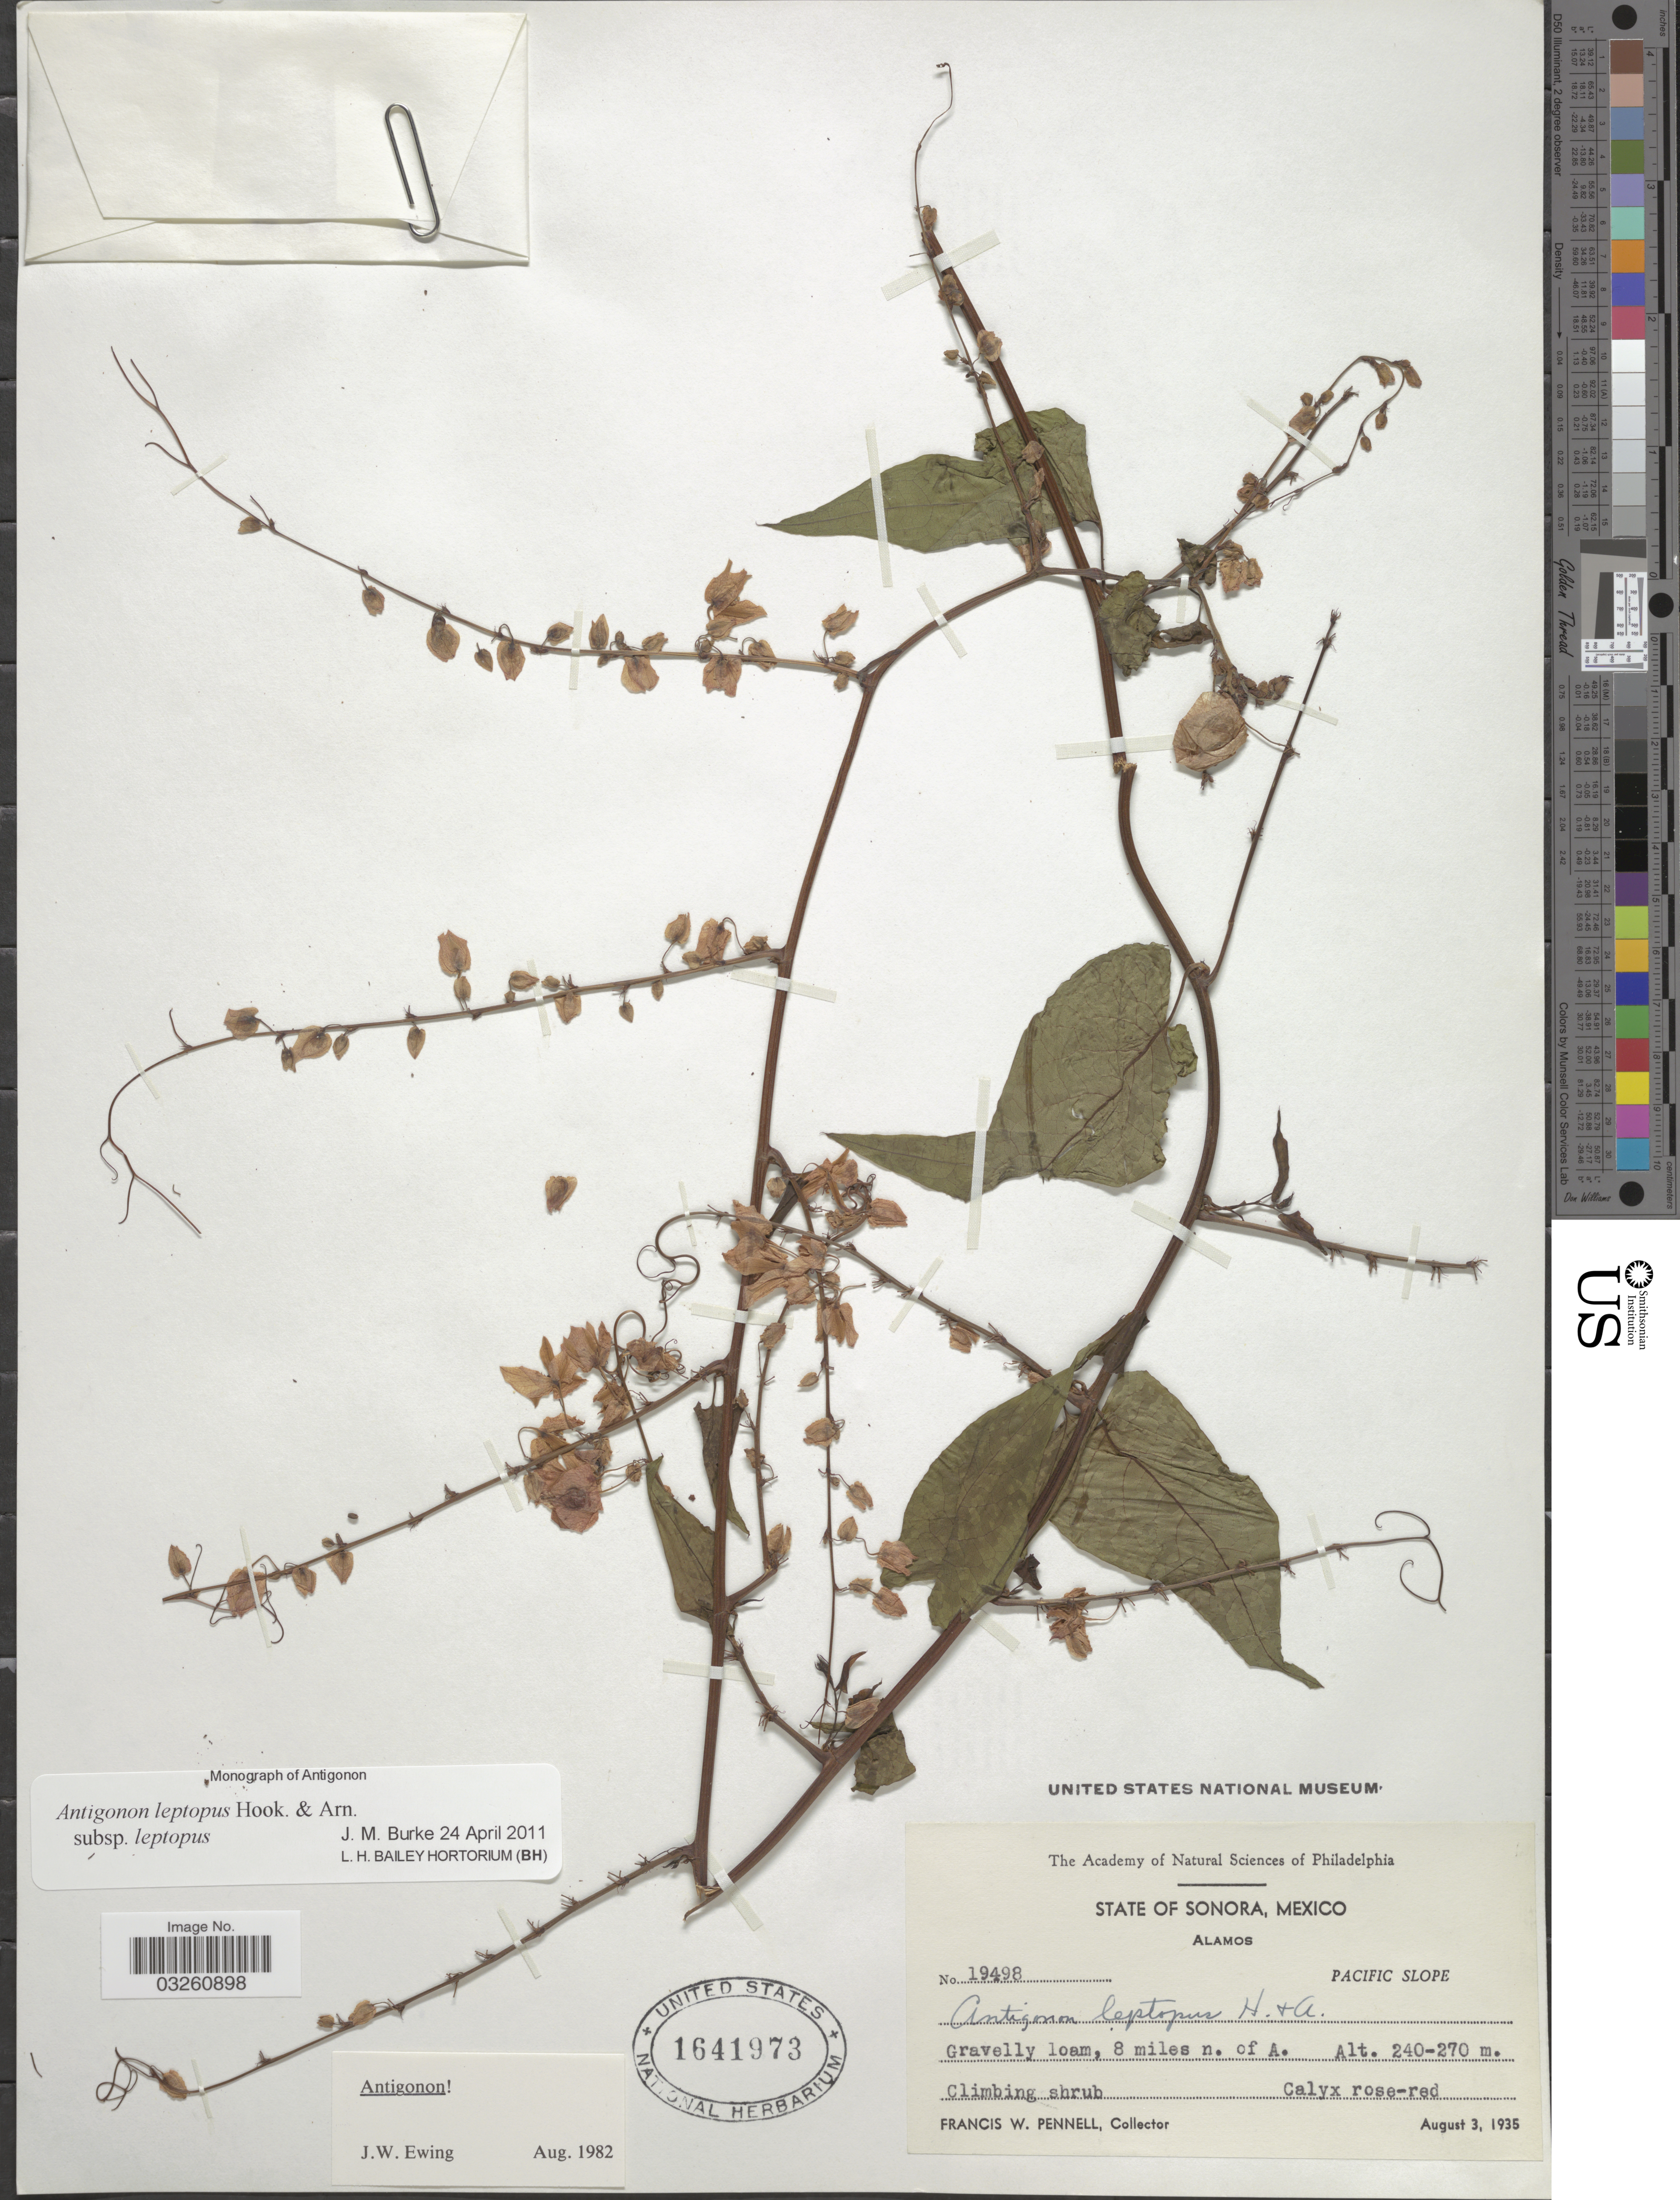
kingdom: Plantae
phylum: Tracheophyta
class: Magnoliopsida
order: Caryophyllales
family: Polygonaceae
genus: Antigonon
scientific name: Antigonon leptopus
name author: Hook. & Arn.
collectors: F. W. Pennell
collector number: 19498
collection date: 1935-08-03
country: Mexico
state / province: Sonora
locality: Alamos. Pacific Slope. Gravelly loam, 8 miles n. of A.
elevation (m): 240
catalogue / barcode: US 1641973